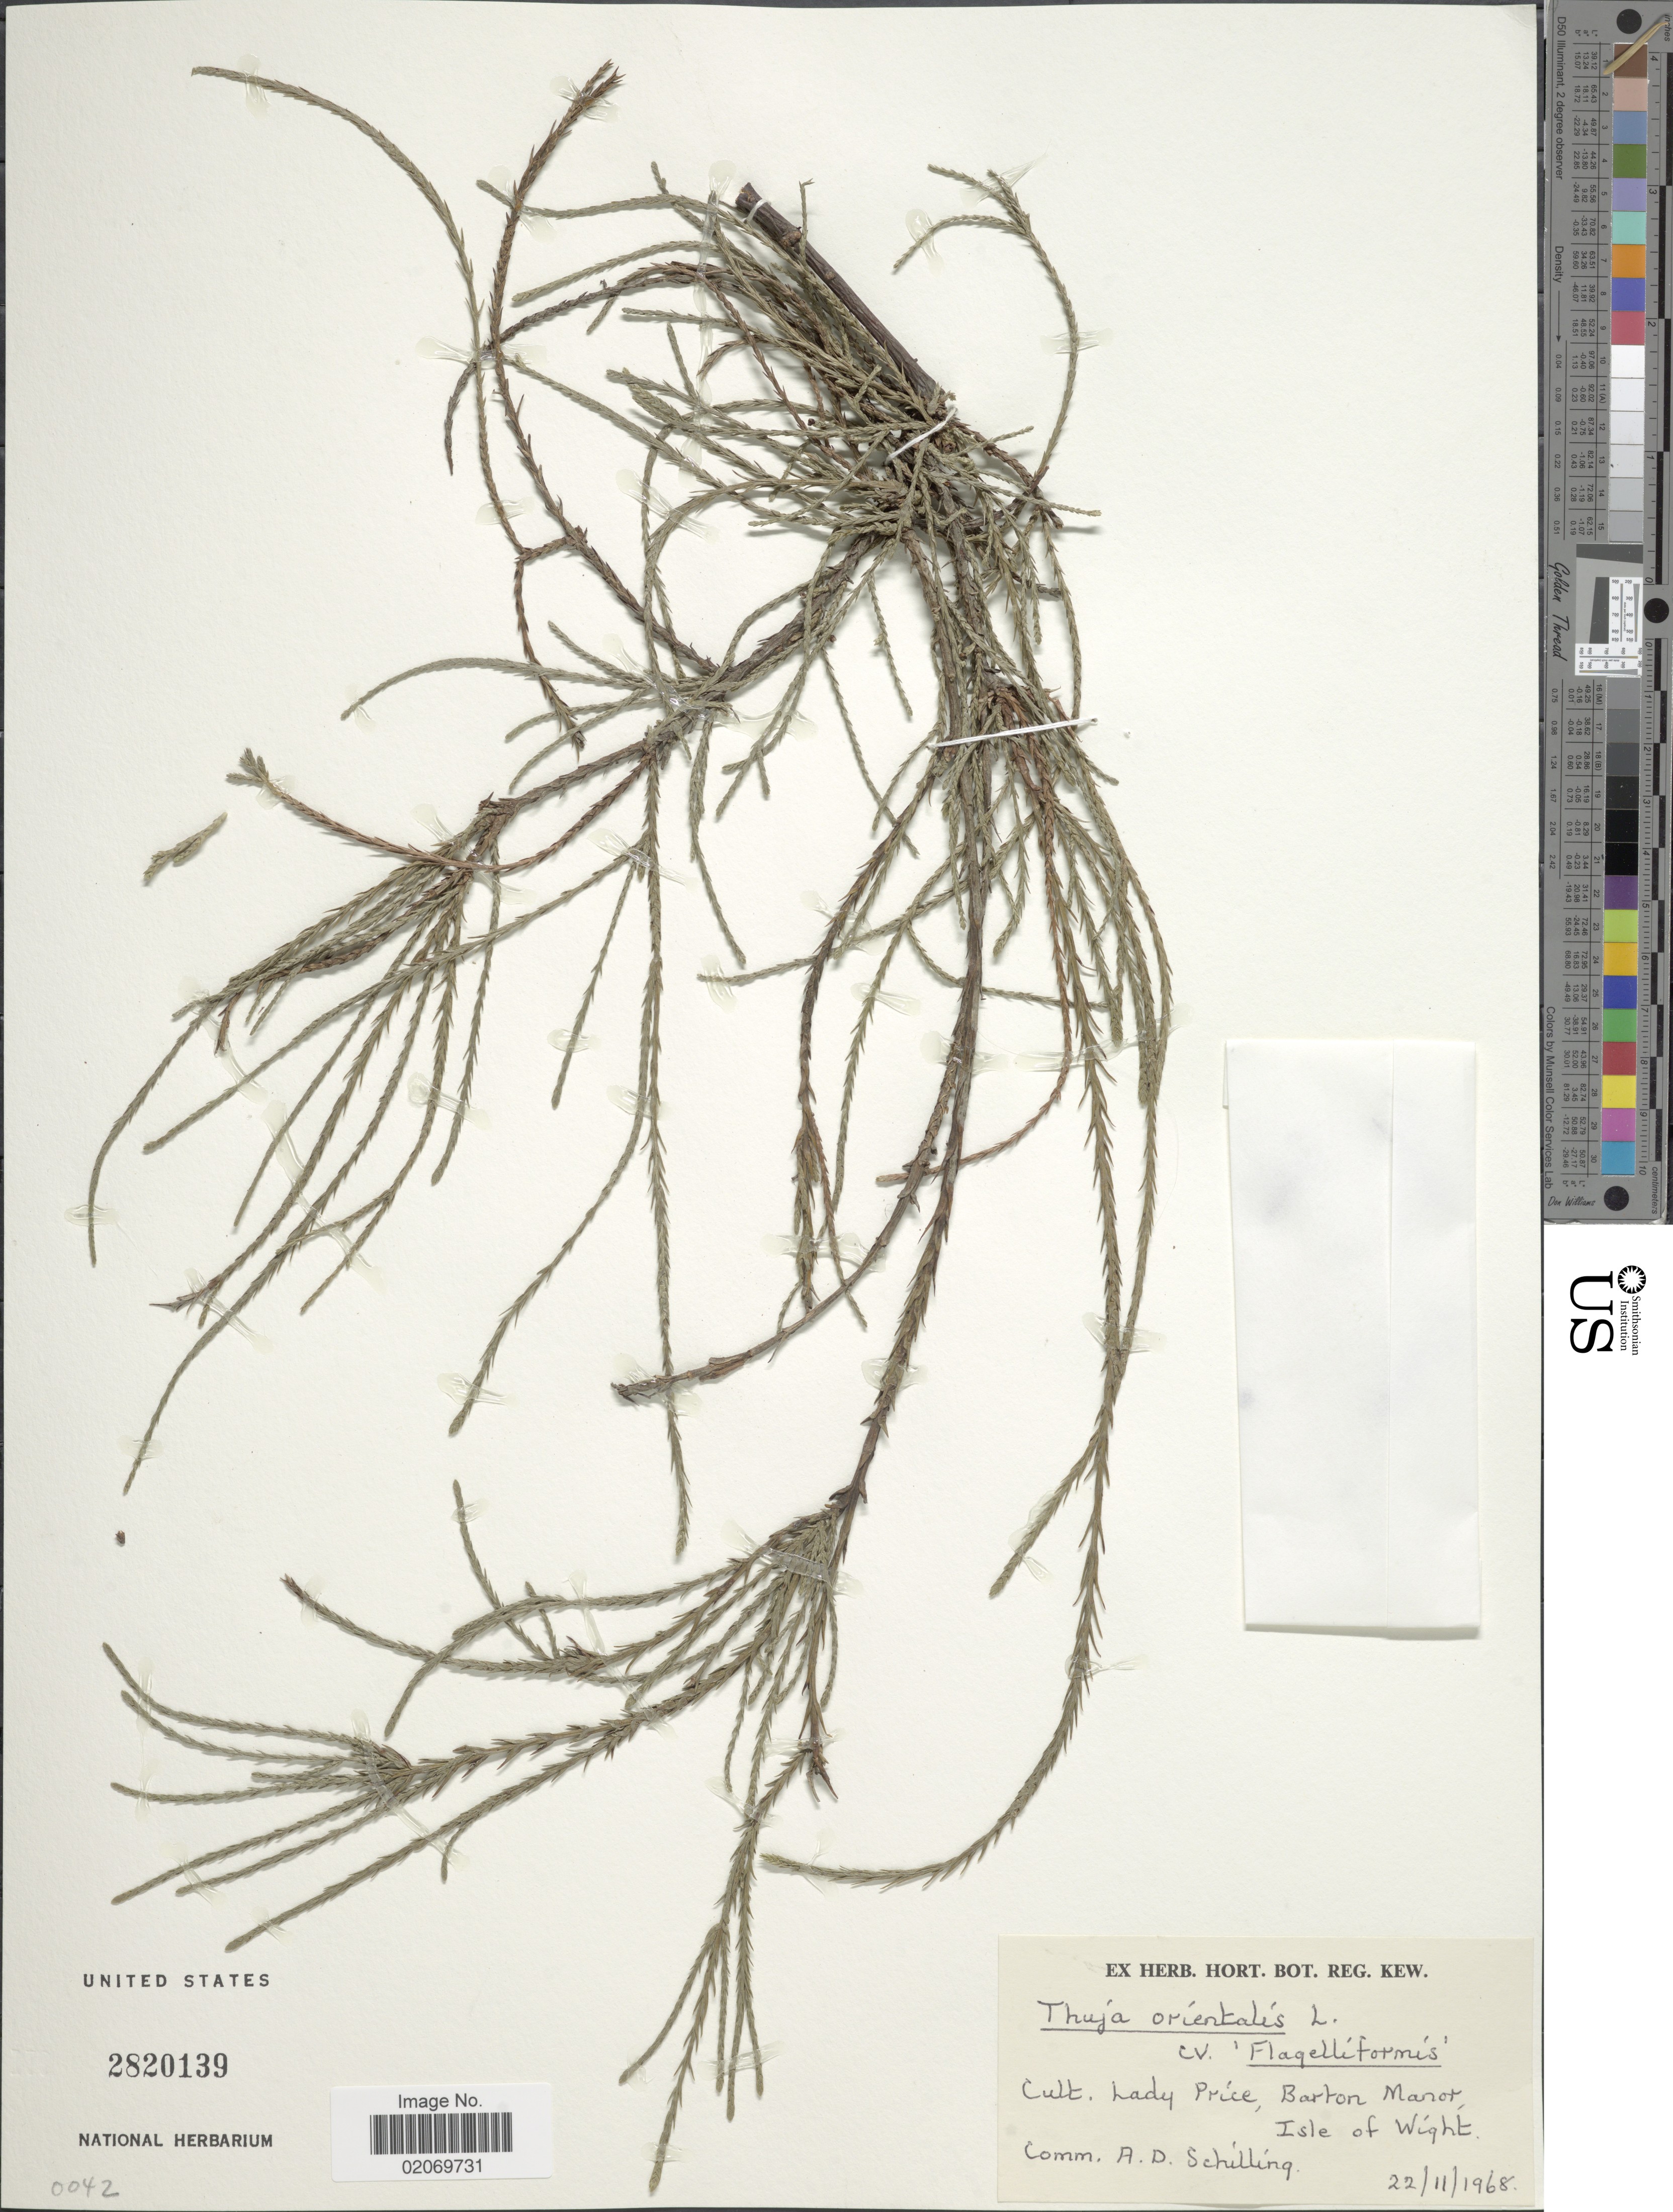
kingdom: Plantae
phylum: Tracheophyta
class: Pinopsida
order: Pinales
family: Cupressaceae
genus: Thuja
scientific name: Thuja occidentalis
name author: L.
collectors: ex herb. Hort. Reg. Kew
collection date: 1968-11-22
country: United Kingdom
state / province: England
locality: Lady Price, Barton Manor, Isle of Wight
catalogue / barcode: US 2820139